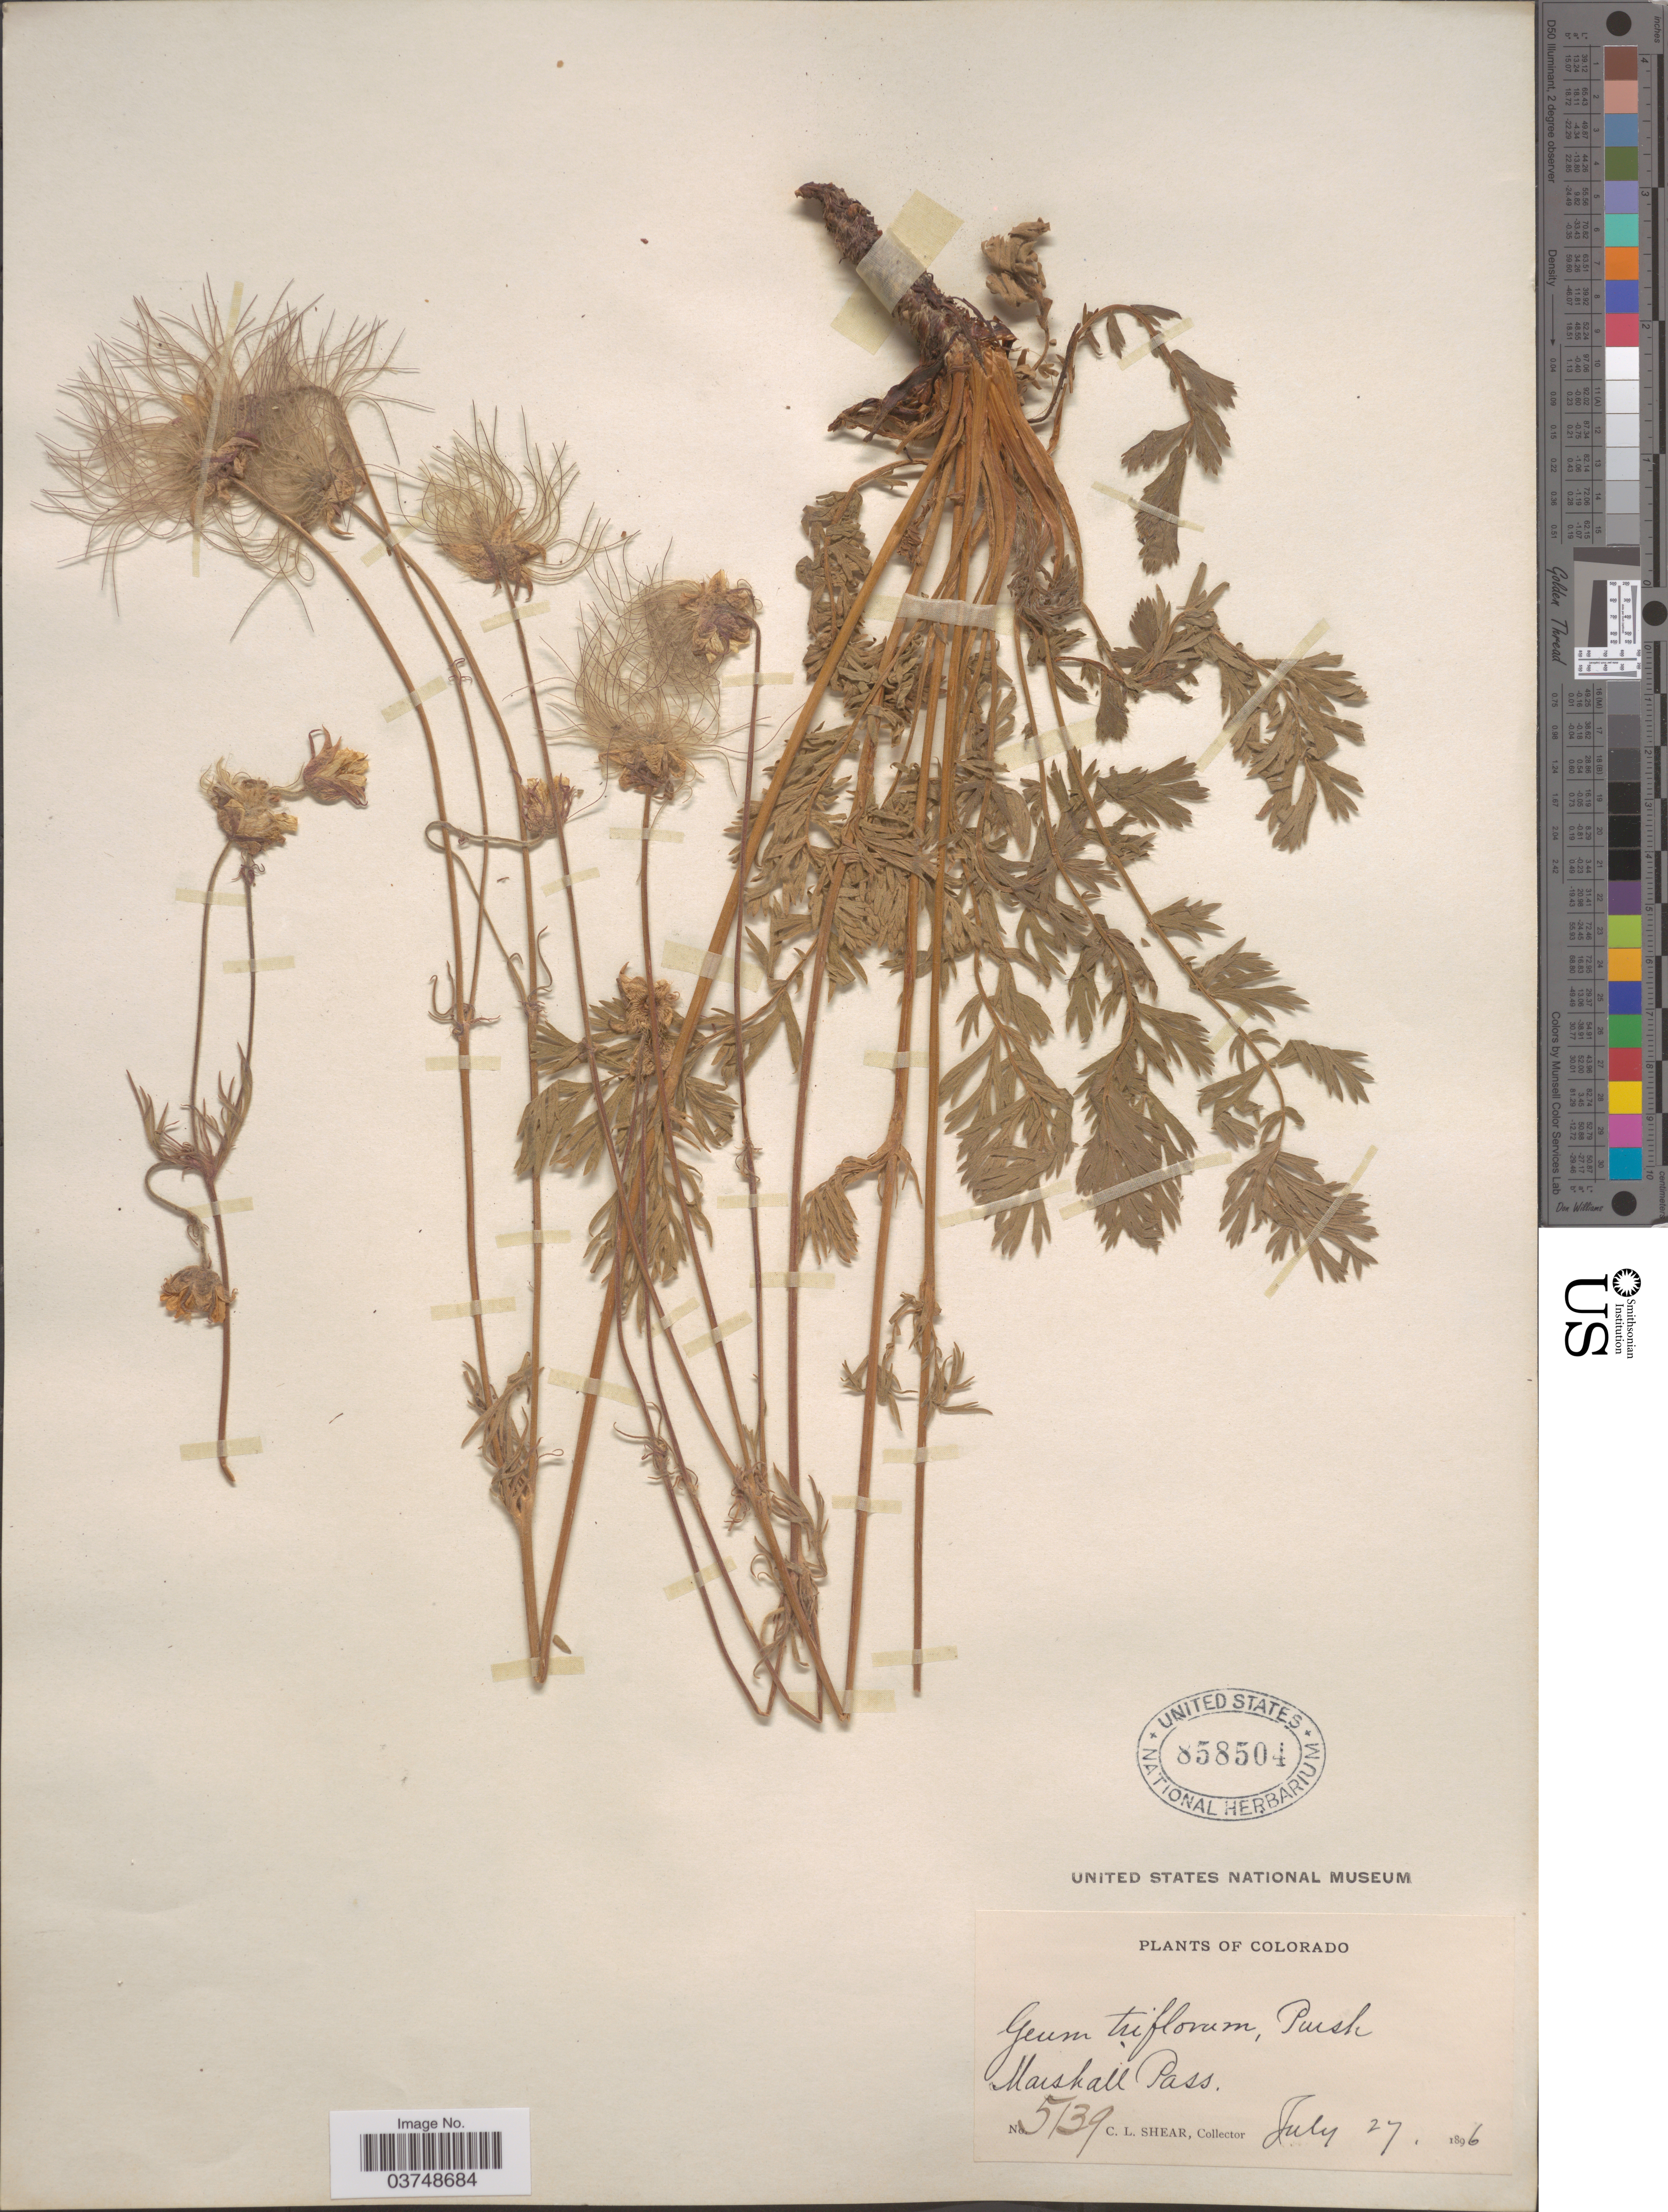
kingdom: Plantae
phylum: Tracheophyta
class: Magnoliopsida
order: Rosales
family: Rosaceae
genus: Geum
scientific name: Geum triflorum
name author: Pursh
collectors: C. L. Shear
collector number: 5139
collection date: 1896-07-27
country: United States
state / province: Colorado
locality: Marshall Pass.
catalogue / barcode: US 858504